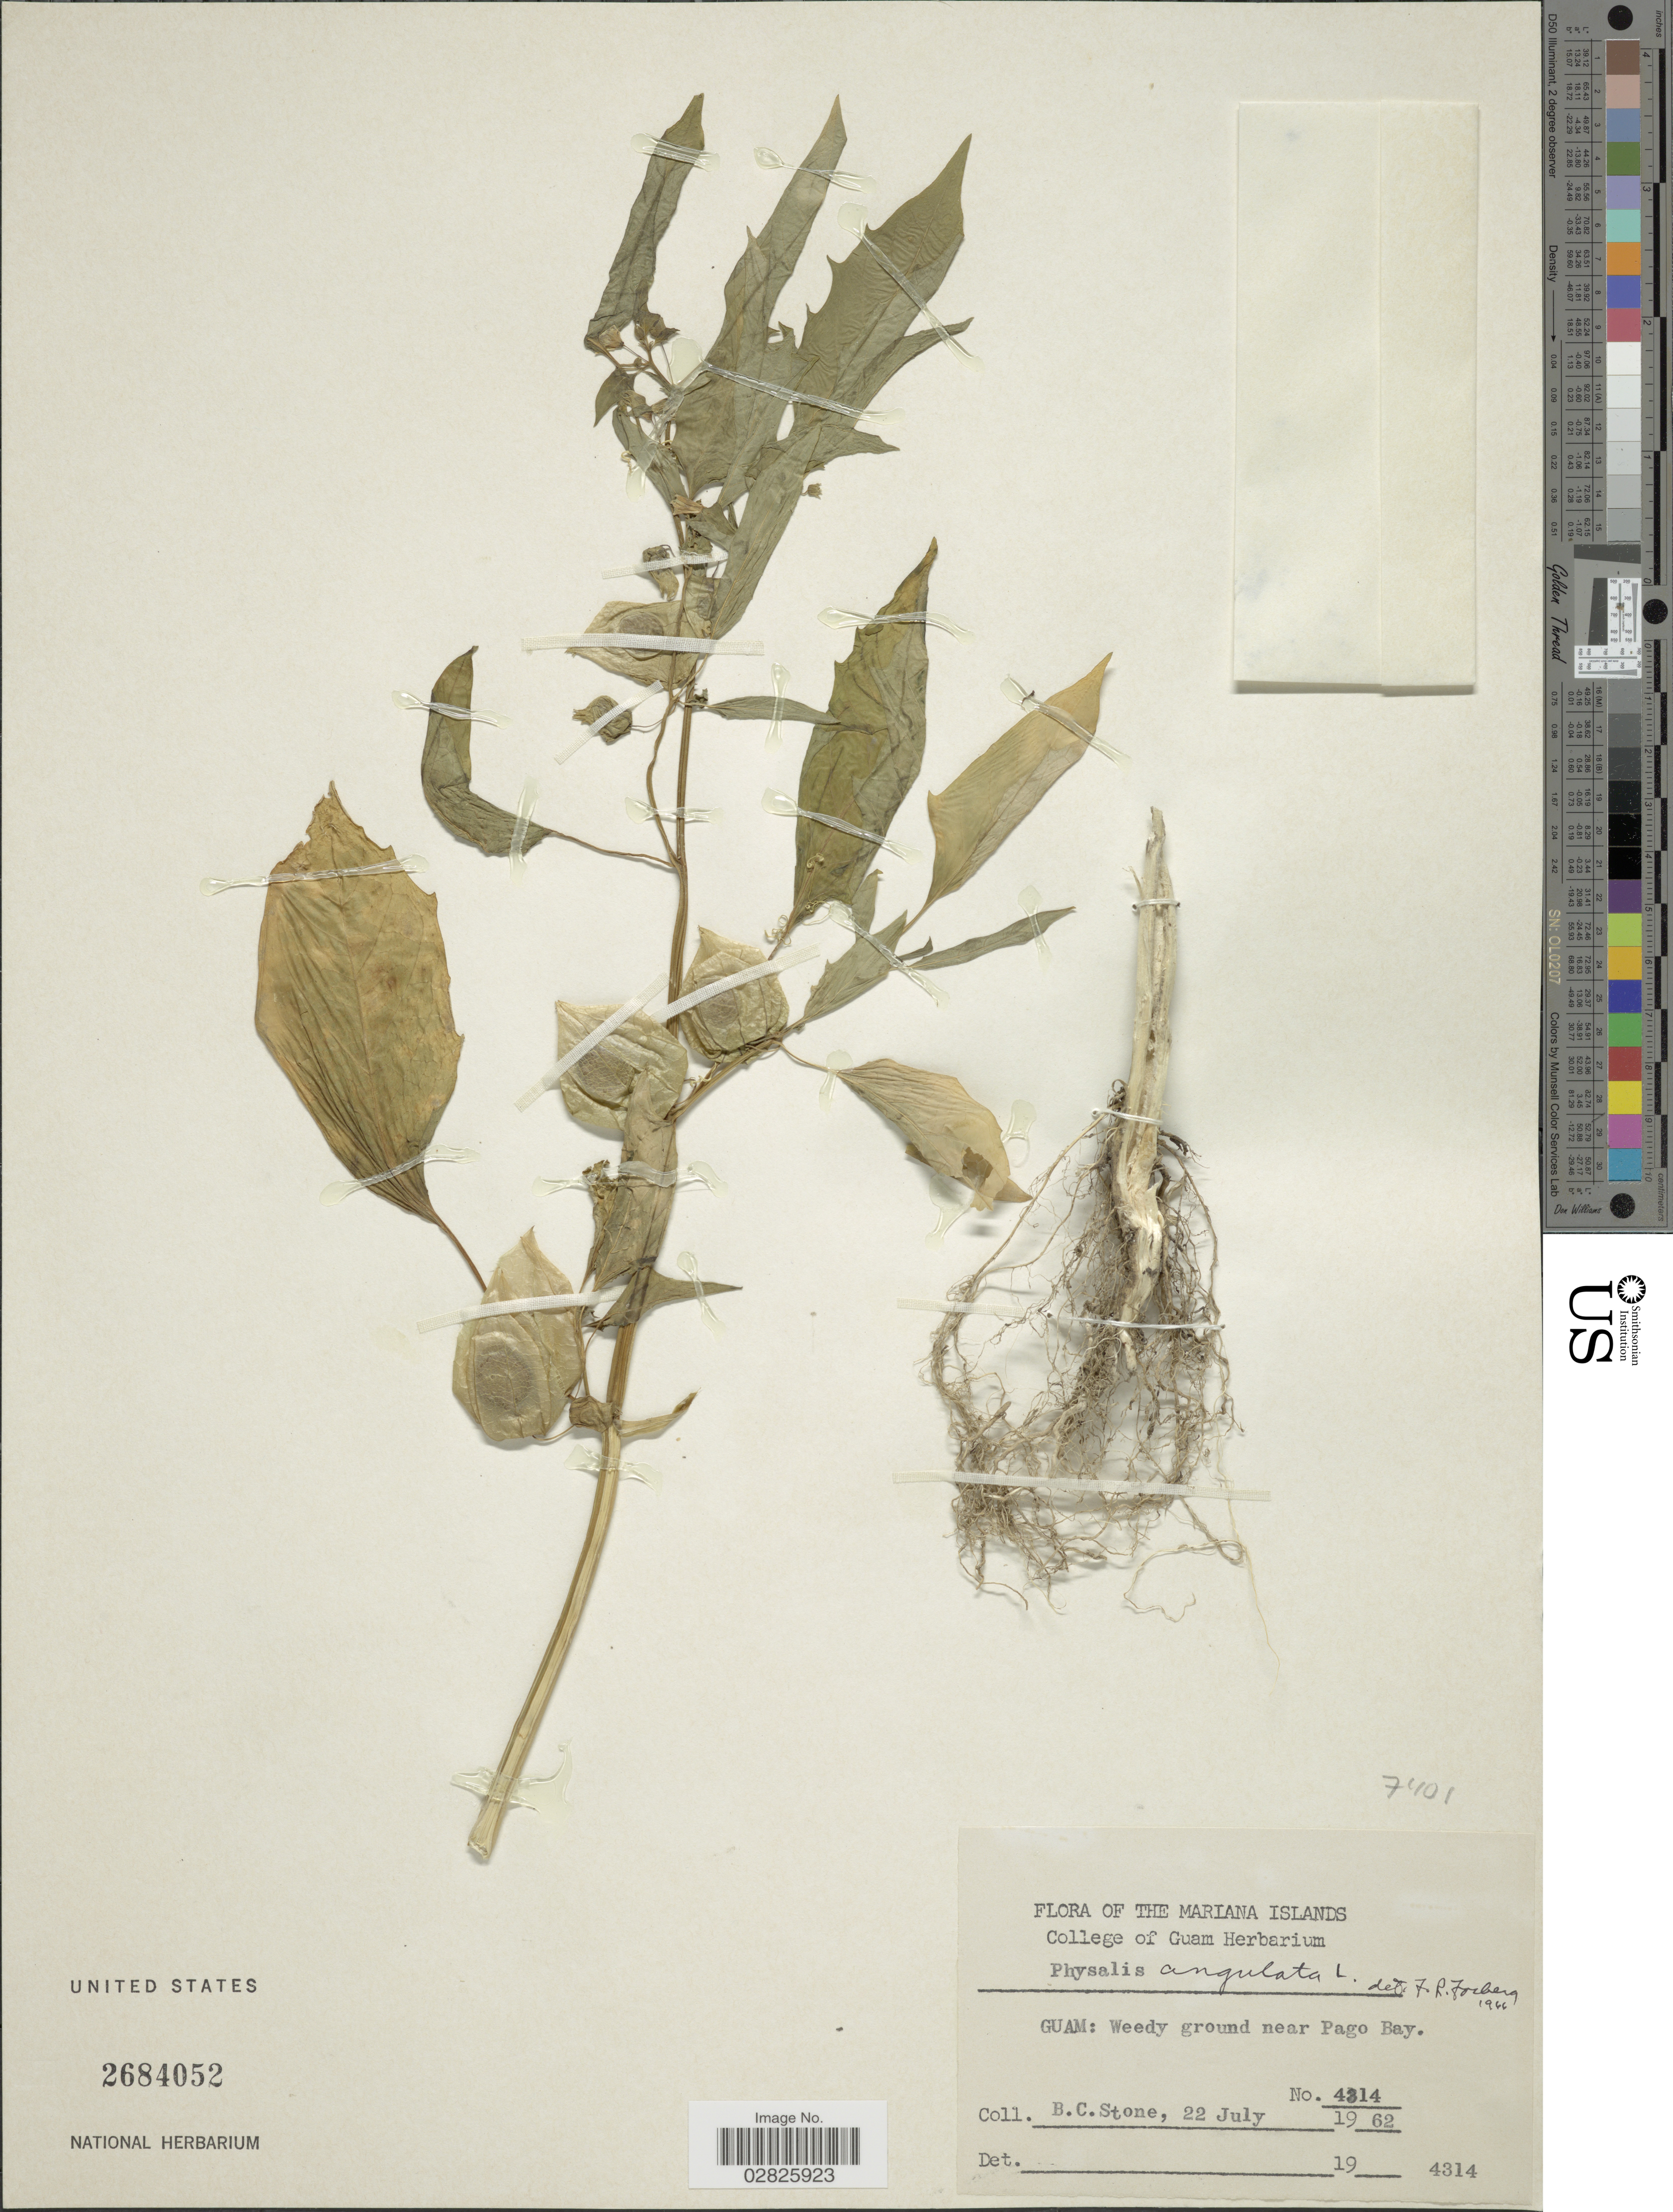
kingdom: Plantae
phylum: Tracheophyta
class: Magnoliopsida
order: Solanales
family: Solanaceae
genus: Physalis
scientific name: Physalis angulata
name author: L.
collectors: B. C. Stone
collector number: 4314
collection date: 1962-07-22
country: Guam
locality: Mariana Islands. Weedy ground near Pago Bay.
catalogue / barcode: US 2684052